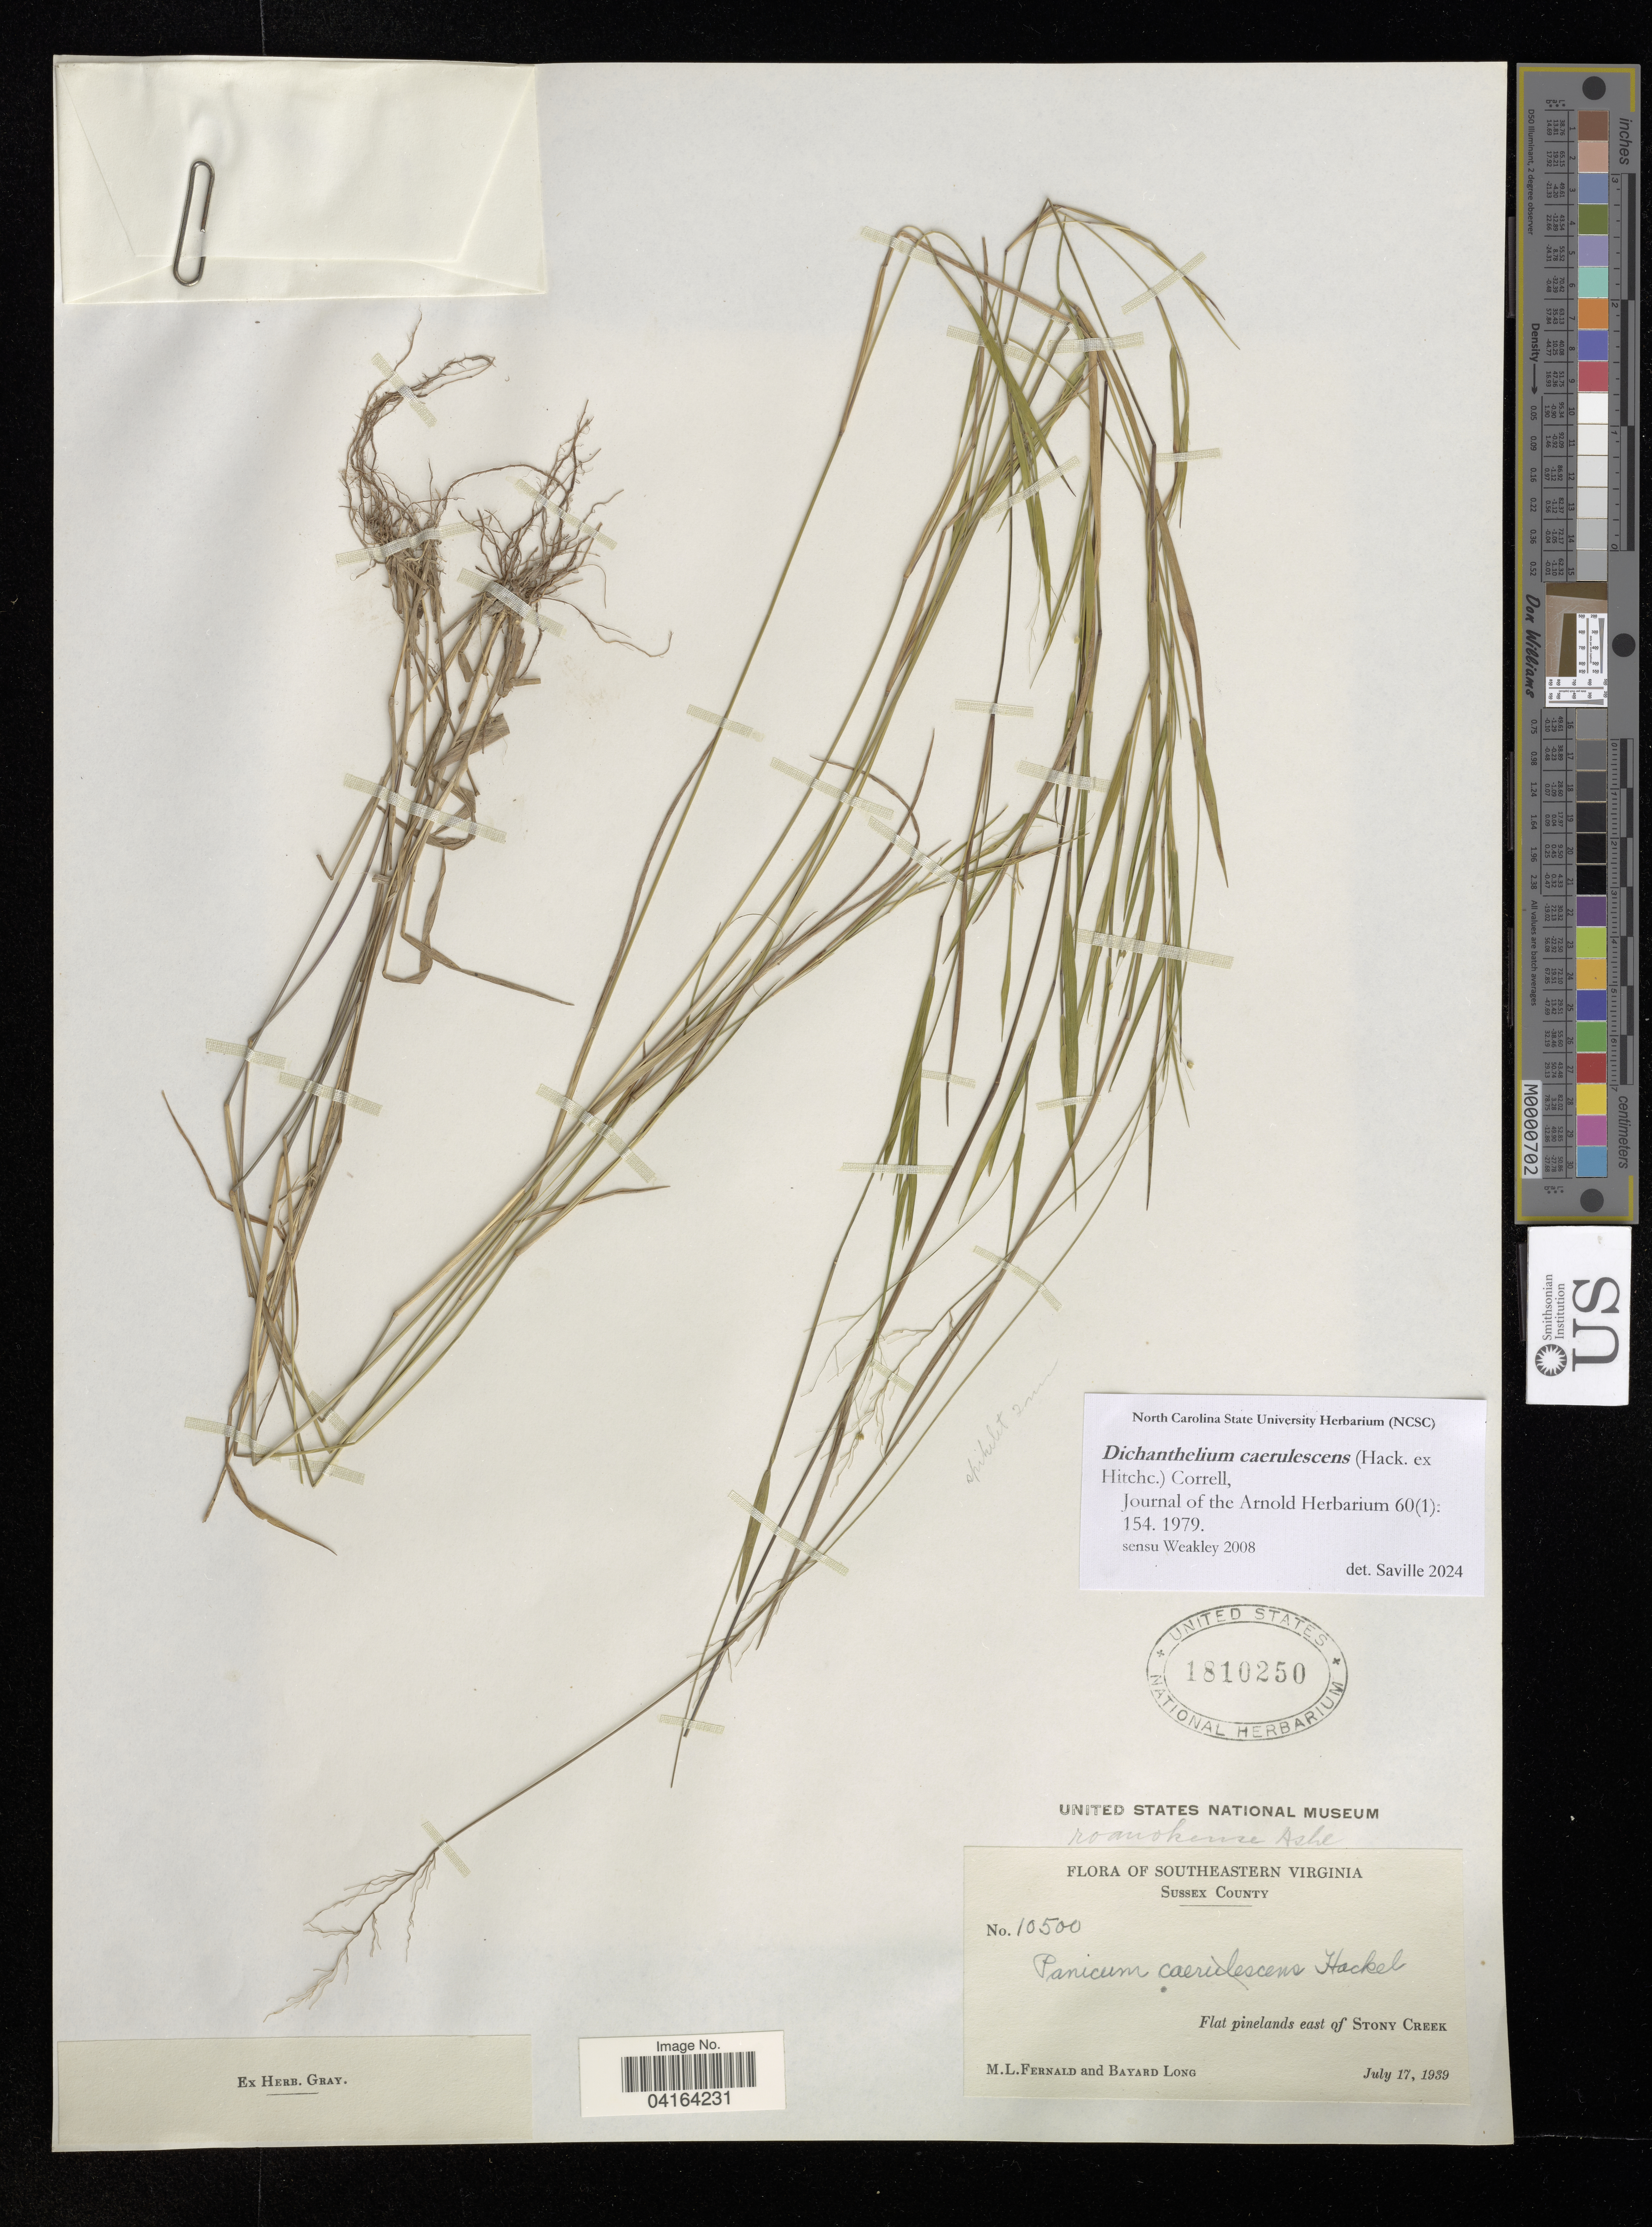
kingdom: Plantae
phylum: Tracheophyta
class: Liliopsida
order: Poales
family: Poaceae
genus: Dichanthelium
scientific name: Dichanthelium caerulescens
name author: (Hack. ex Hitchc.) Correll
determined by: Saville, A. C., (NCSC), North Carolina State University (UNITED STATES)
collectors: M. L. Fernald & B. Long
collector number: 10500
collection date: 1939-07-17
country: United States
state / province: Virginia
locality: Southeastern Virginia. Sussex County. Flat pinelands east of Stony Creek.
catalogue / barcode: US 1810250